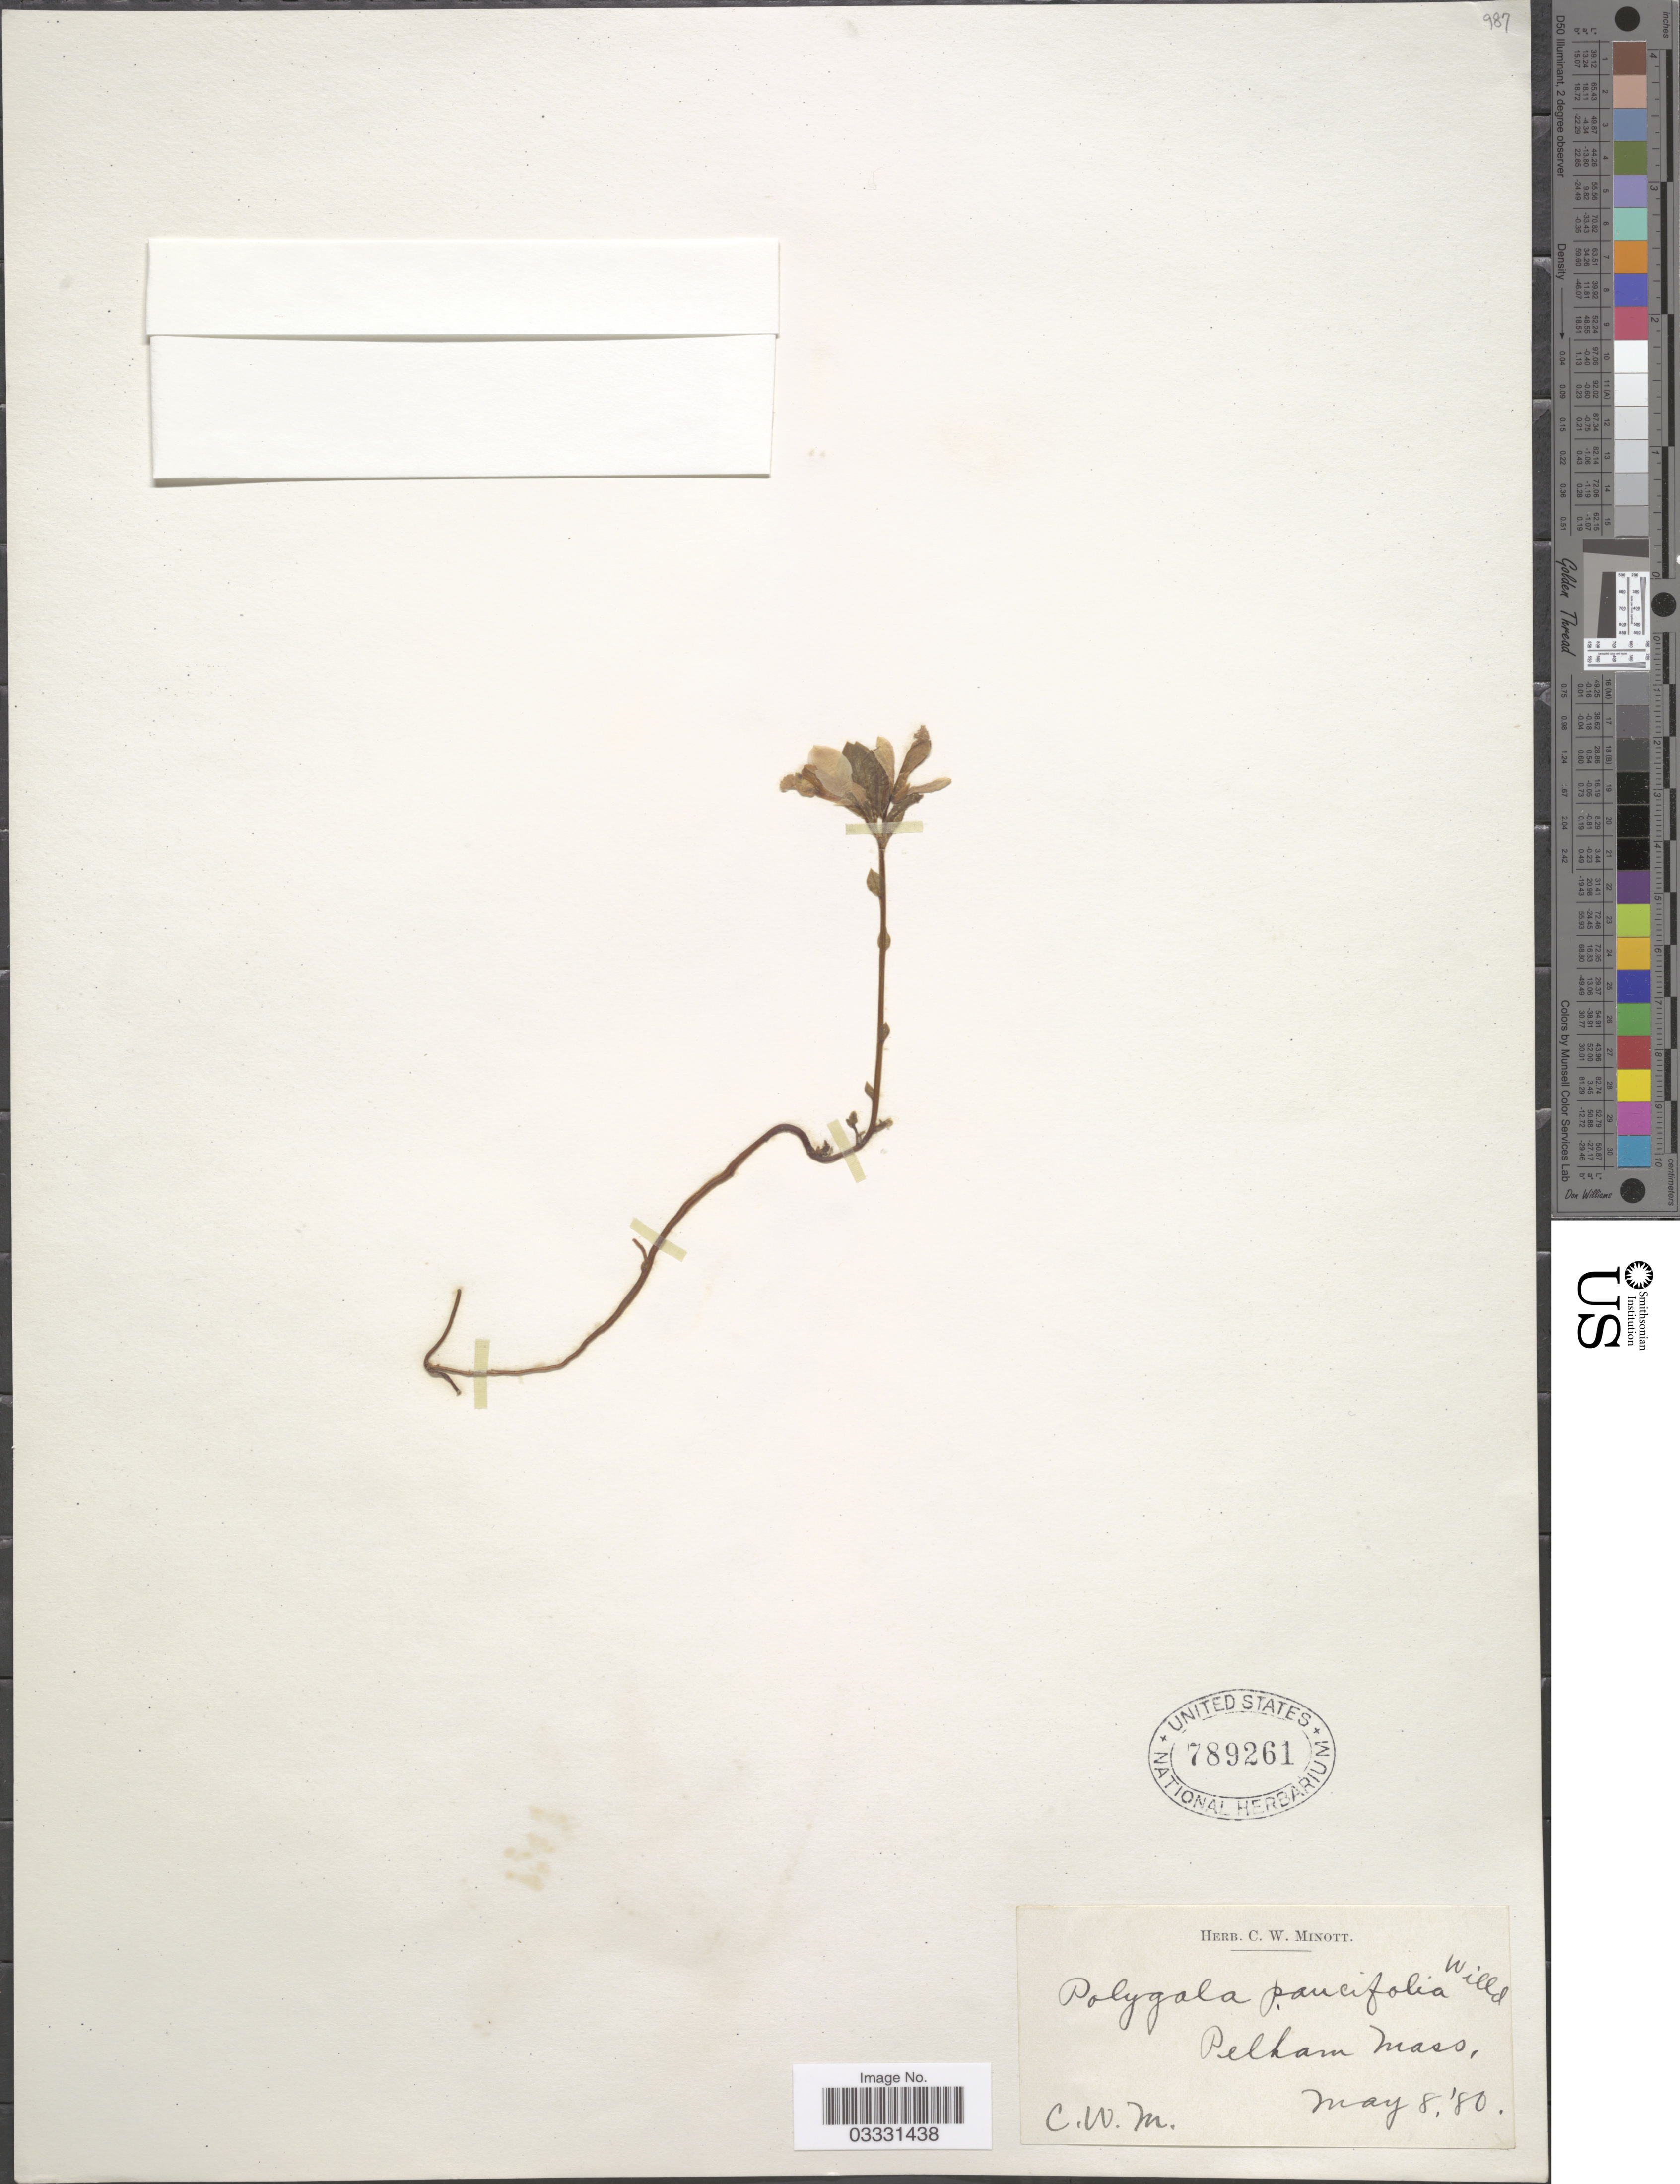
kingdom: Plantae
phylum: Tracheophyta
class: Magnoliopsida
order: Fabales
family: Polygalaceae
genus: Polygaloides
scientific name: Polygaloides paucifolia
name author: (Willd.) J.R. Abbott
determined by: Strong, Mark T., (BOT), Smithsonian Institution - National Museum of Natural History (UNITED STATES)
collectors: C. Minott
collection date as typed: Transcribed d/m/y: 8/5/80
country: United States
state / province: Massachusetts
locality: Pelkam.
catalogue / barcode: US 789261